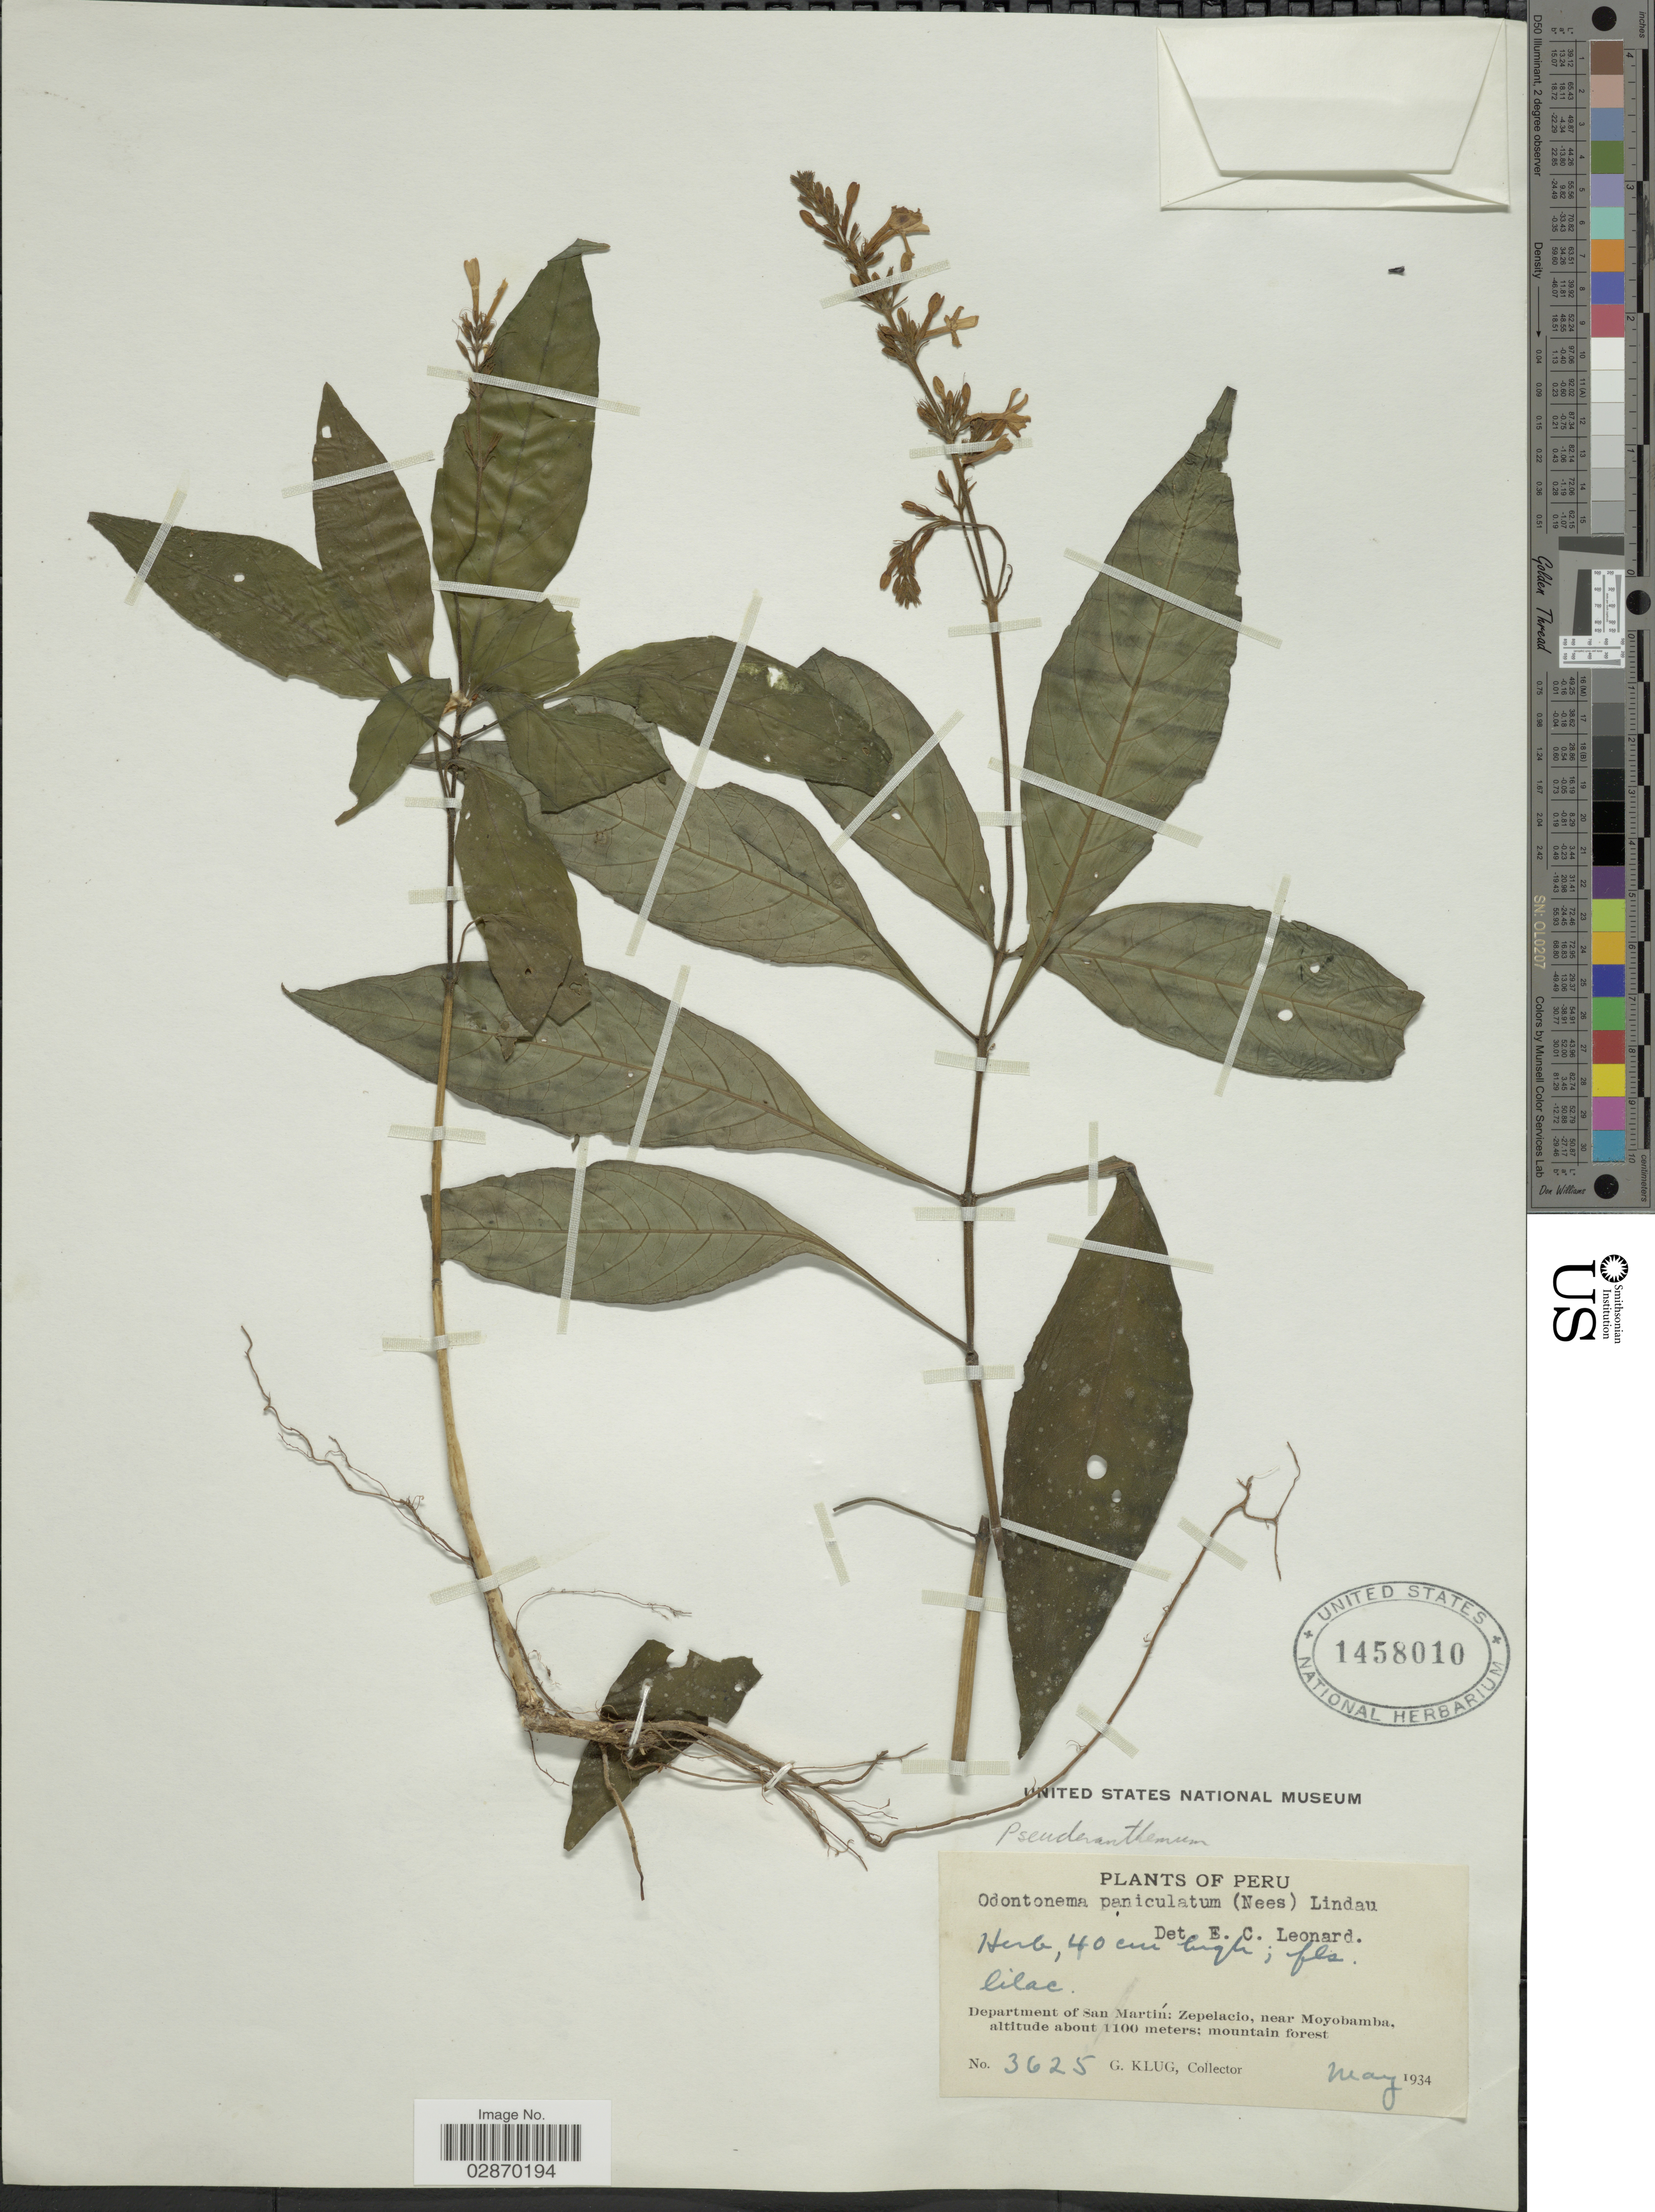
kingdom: Plantae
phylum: Tracheophyta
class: Magnoliopsida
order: Lamiales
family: Acanthaceae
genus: Pseuderanthemum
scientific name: Pseuderanthemum sp.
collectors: G. Klug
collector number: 3625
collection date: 1934-05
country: Peru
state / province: San Martín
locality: Department of San Martín: Zepelacio, near Moyobamba.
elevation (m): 1100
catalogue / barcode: US 1458010